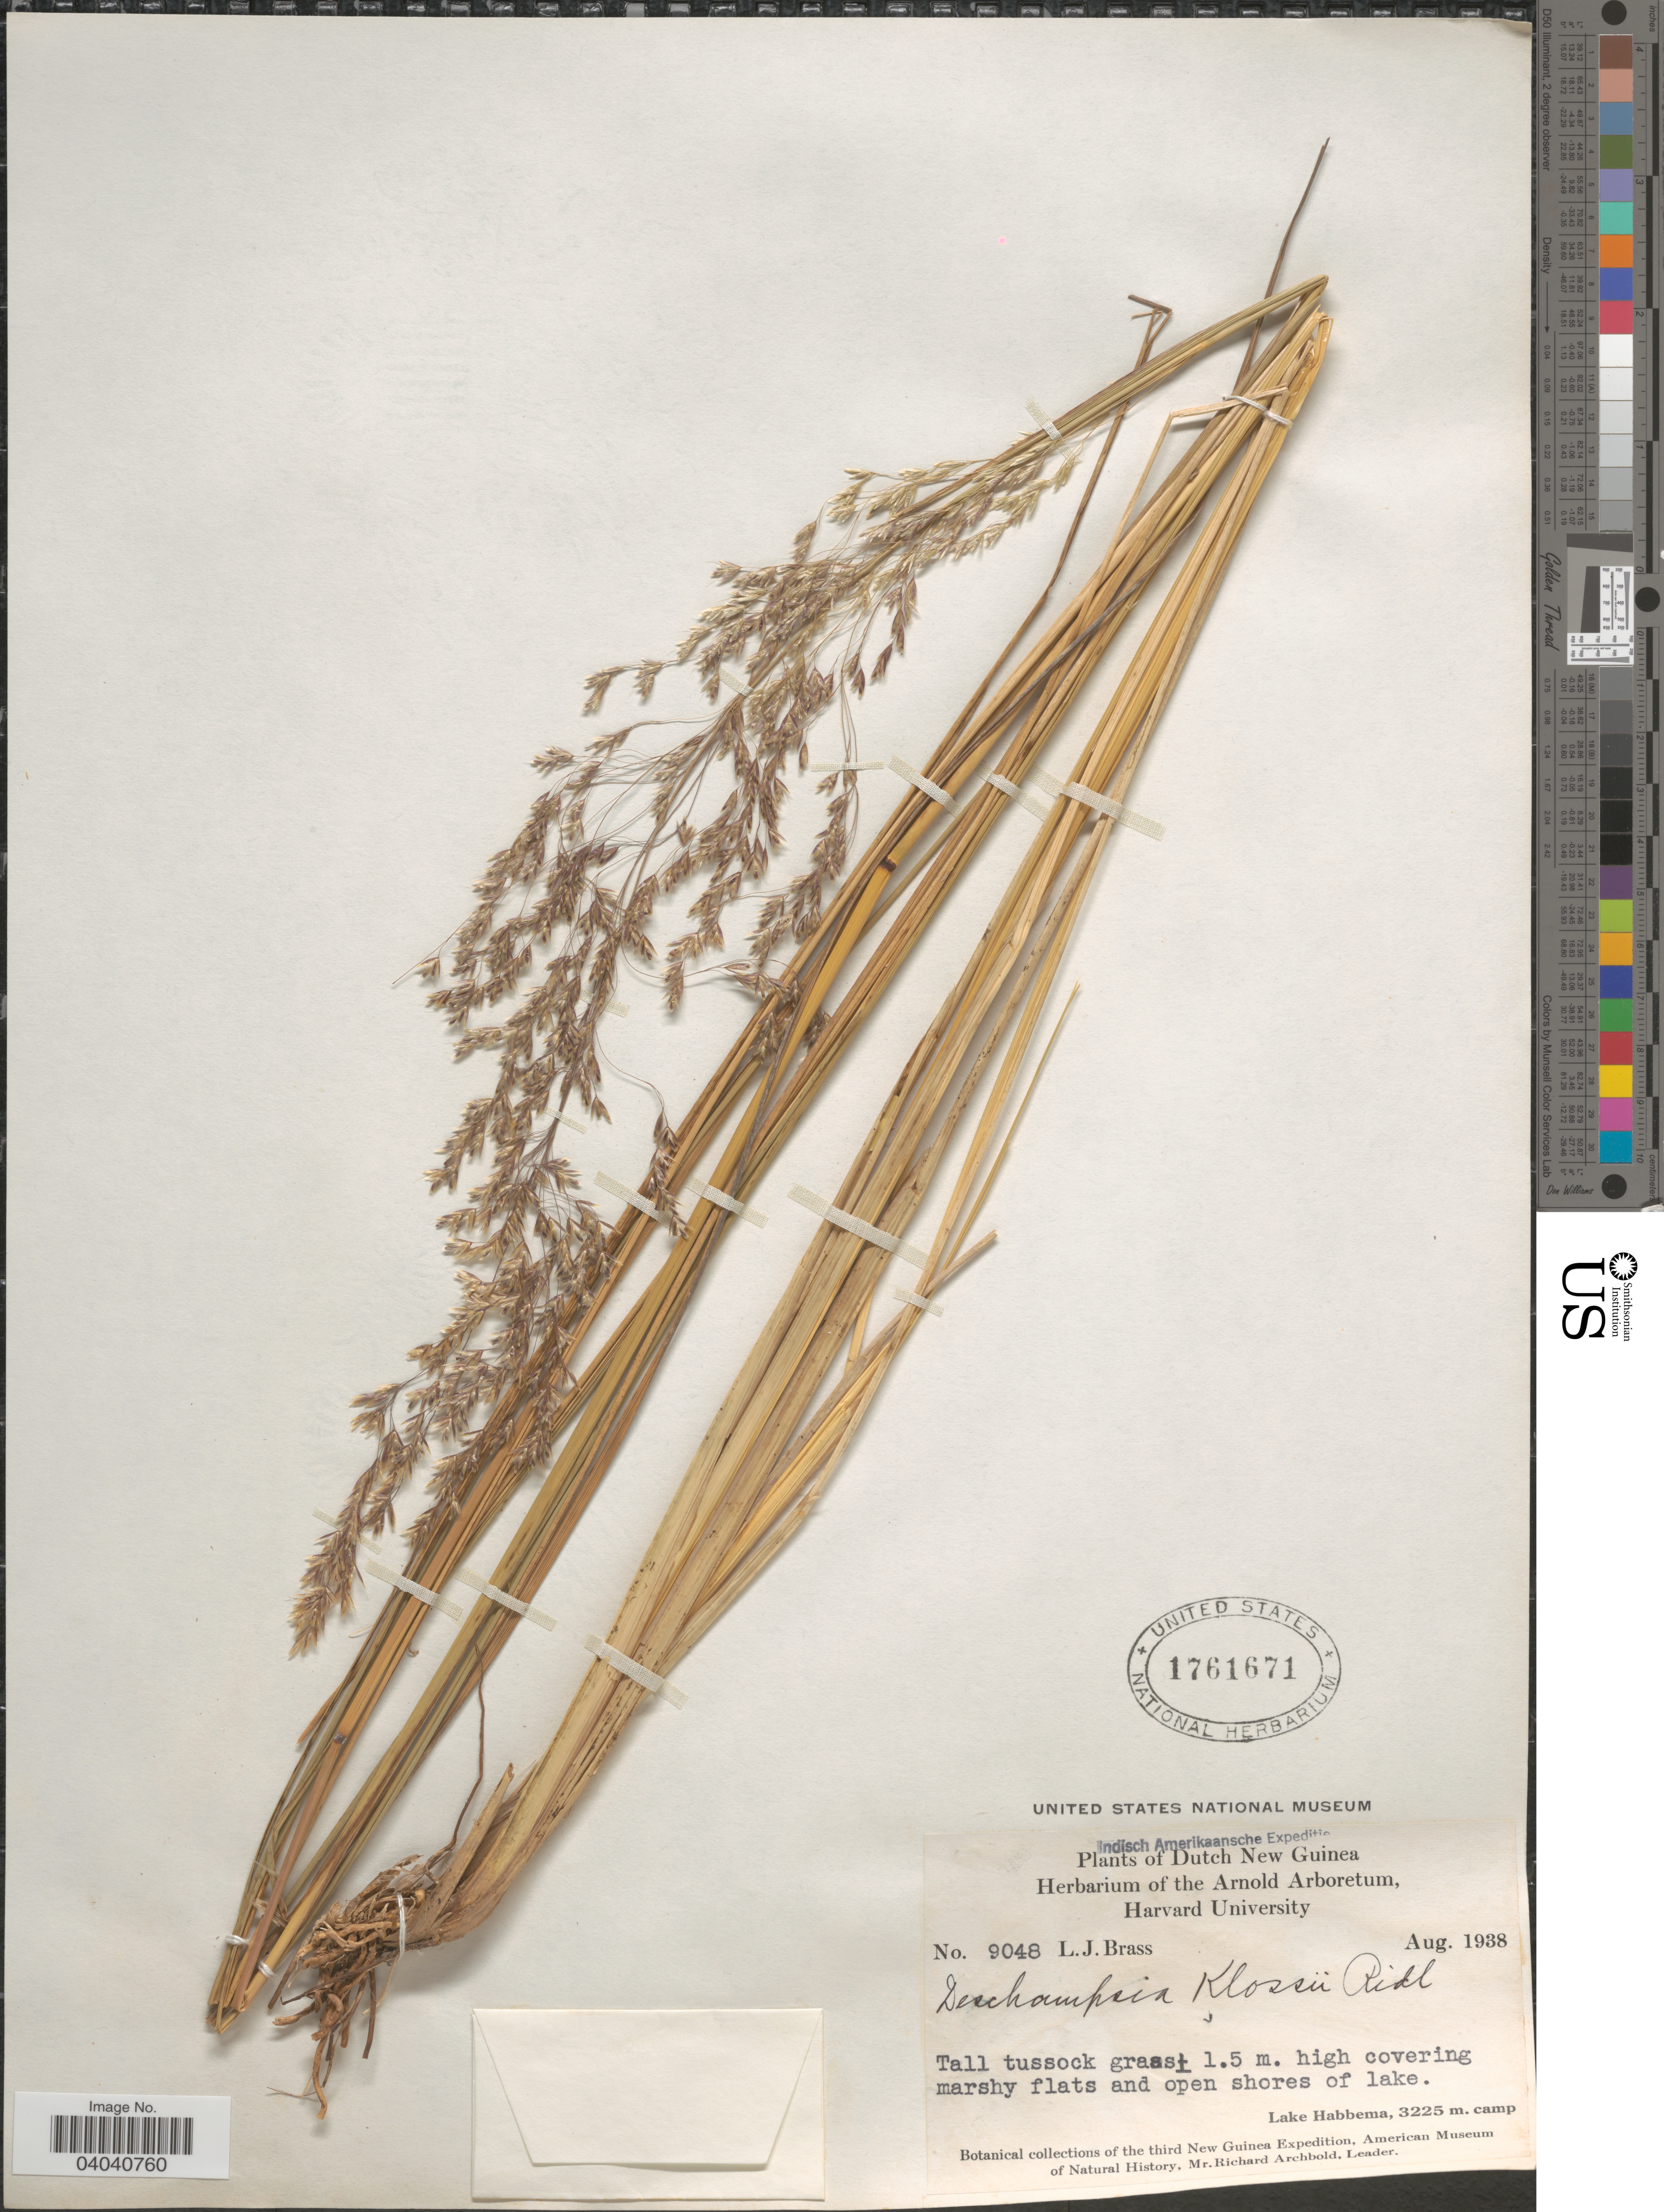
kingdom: Plantae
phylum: Tracheophyta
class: Liliopsida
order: Poales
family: Poaceae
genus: Deschampsia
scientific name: Deschampsia klossii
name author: Ridl.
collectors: L. J. Brass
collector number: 9048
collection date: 1938-08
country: Indonesia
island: New Guinea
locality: Dutch New Guinea. Covering marshy flats and open shores of lake. Lake Habbema, camp.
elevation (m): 3225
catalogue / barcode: US 1761671